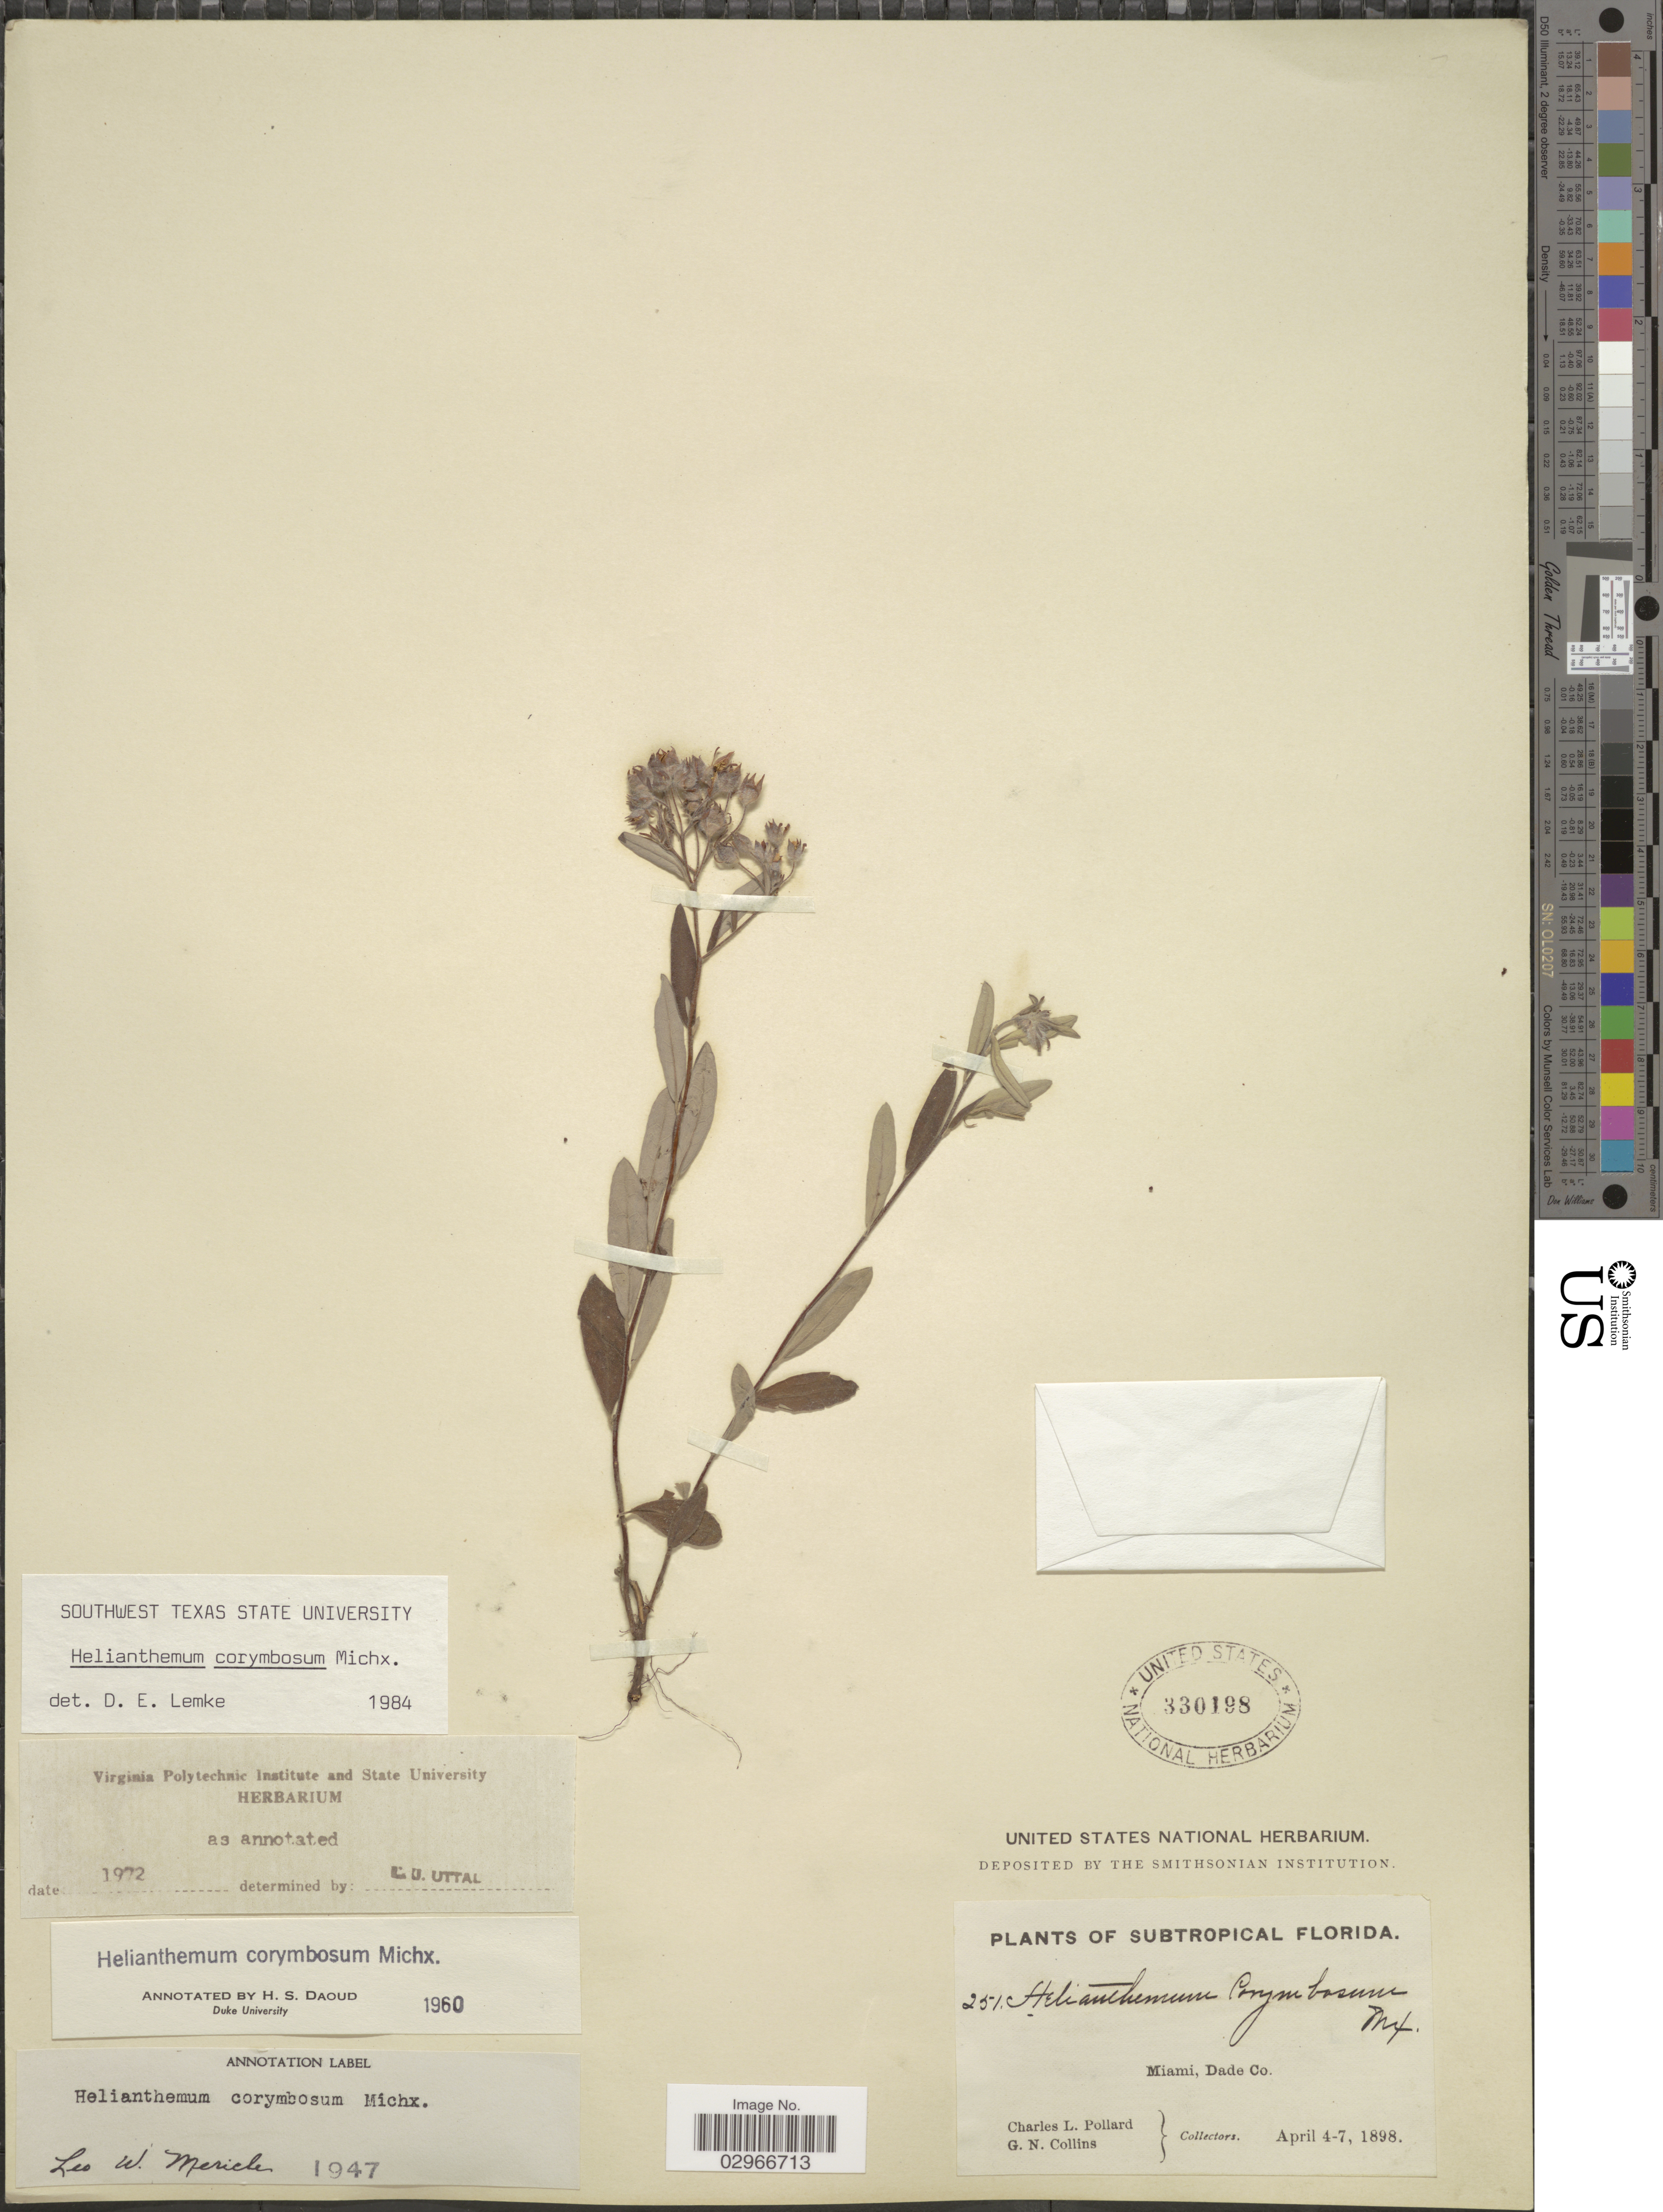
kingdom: Plantae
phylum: Tracheophyta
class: Magnoliopsida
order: Malvales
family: Cistaceae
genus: Helianthemum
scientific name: Helianthemum corymbosum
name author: Michx.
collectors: C. L. Pollard & G. Collins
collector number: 251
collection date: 1898-04-04/1898-04-07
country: United States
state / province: Florida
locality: Subtropical Florida, Miami, Dade Co.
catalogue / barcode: US 330198